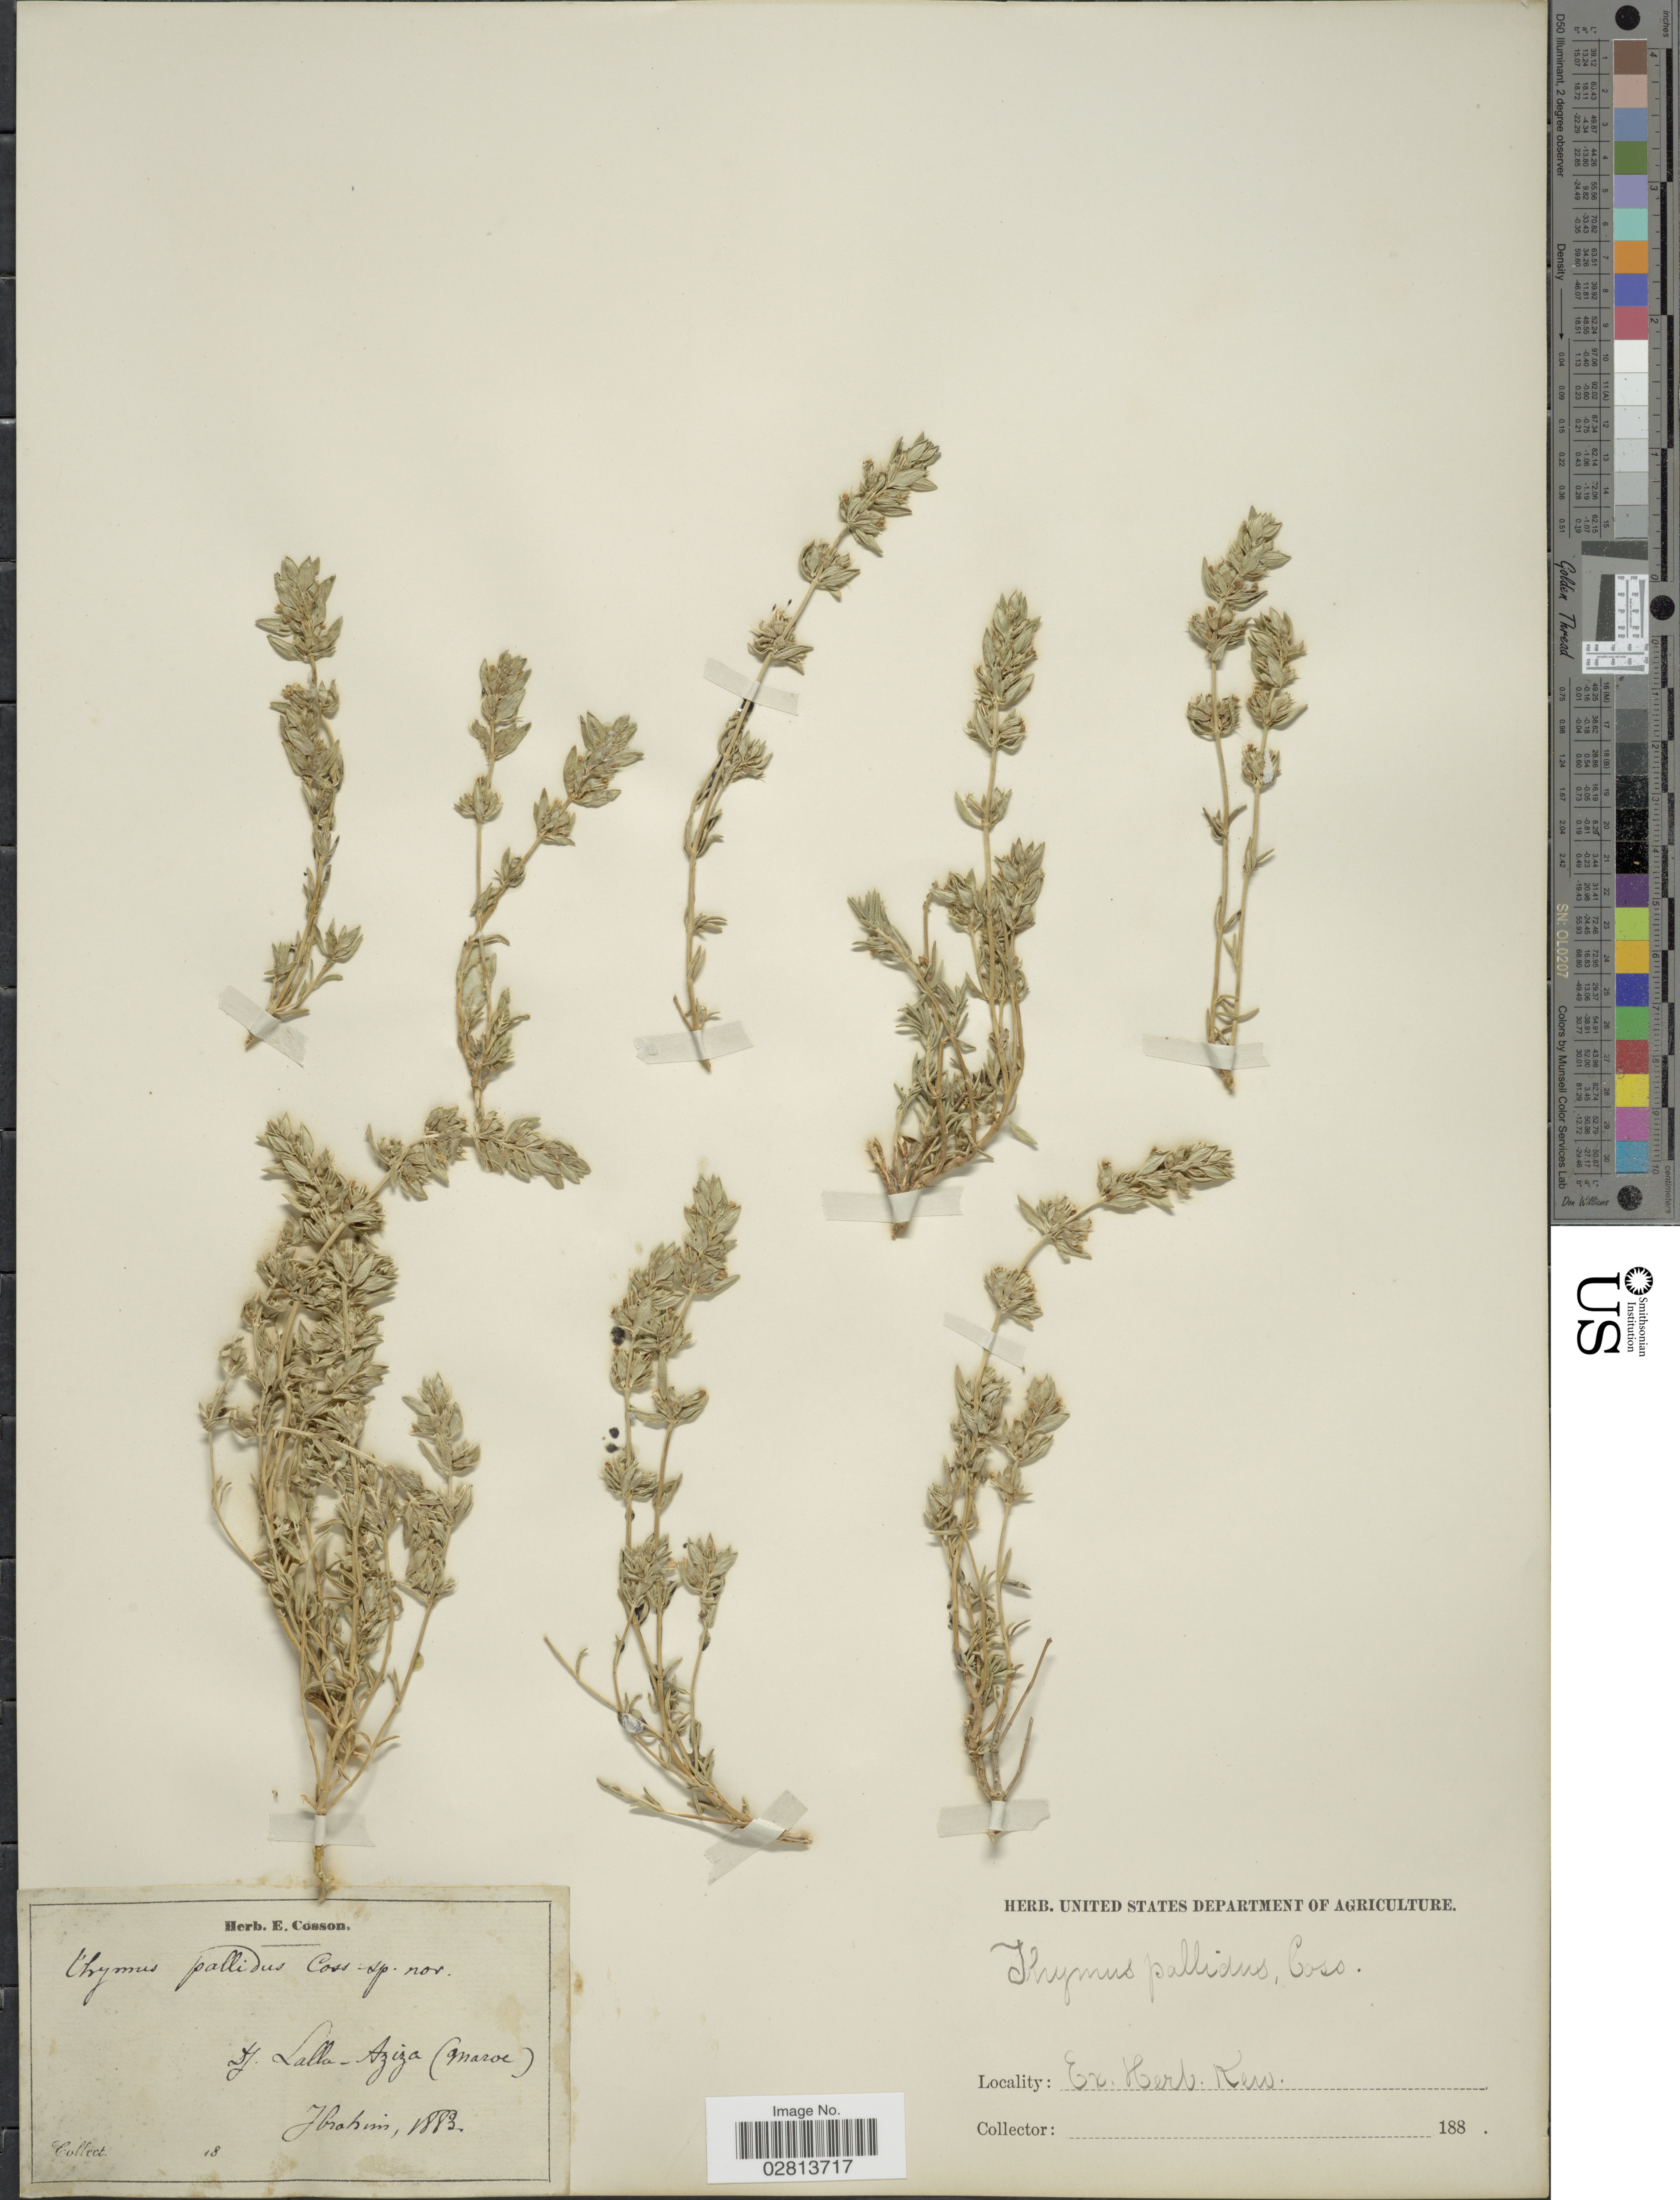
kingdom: Plantae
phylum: Tracheophyta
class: Magnoliopsida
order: Lamiales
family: Lamiaceae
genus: Thymus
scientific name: Thymus pallidus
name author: Coss. ex Batt.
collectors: -. Ibrahim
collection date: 1883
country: Morocco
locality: Dj. Lalla-Aziza (Maroc).